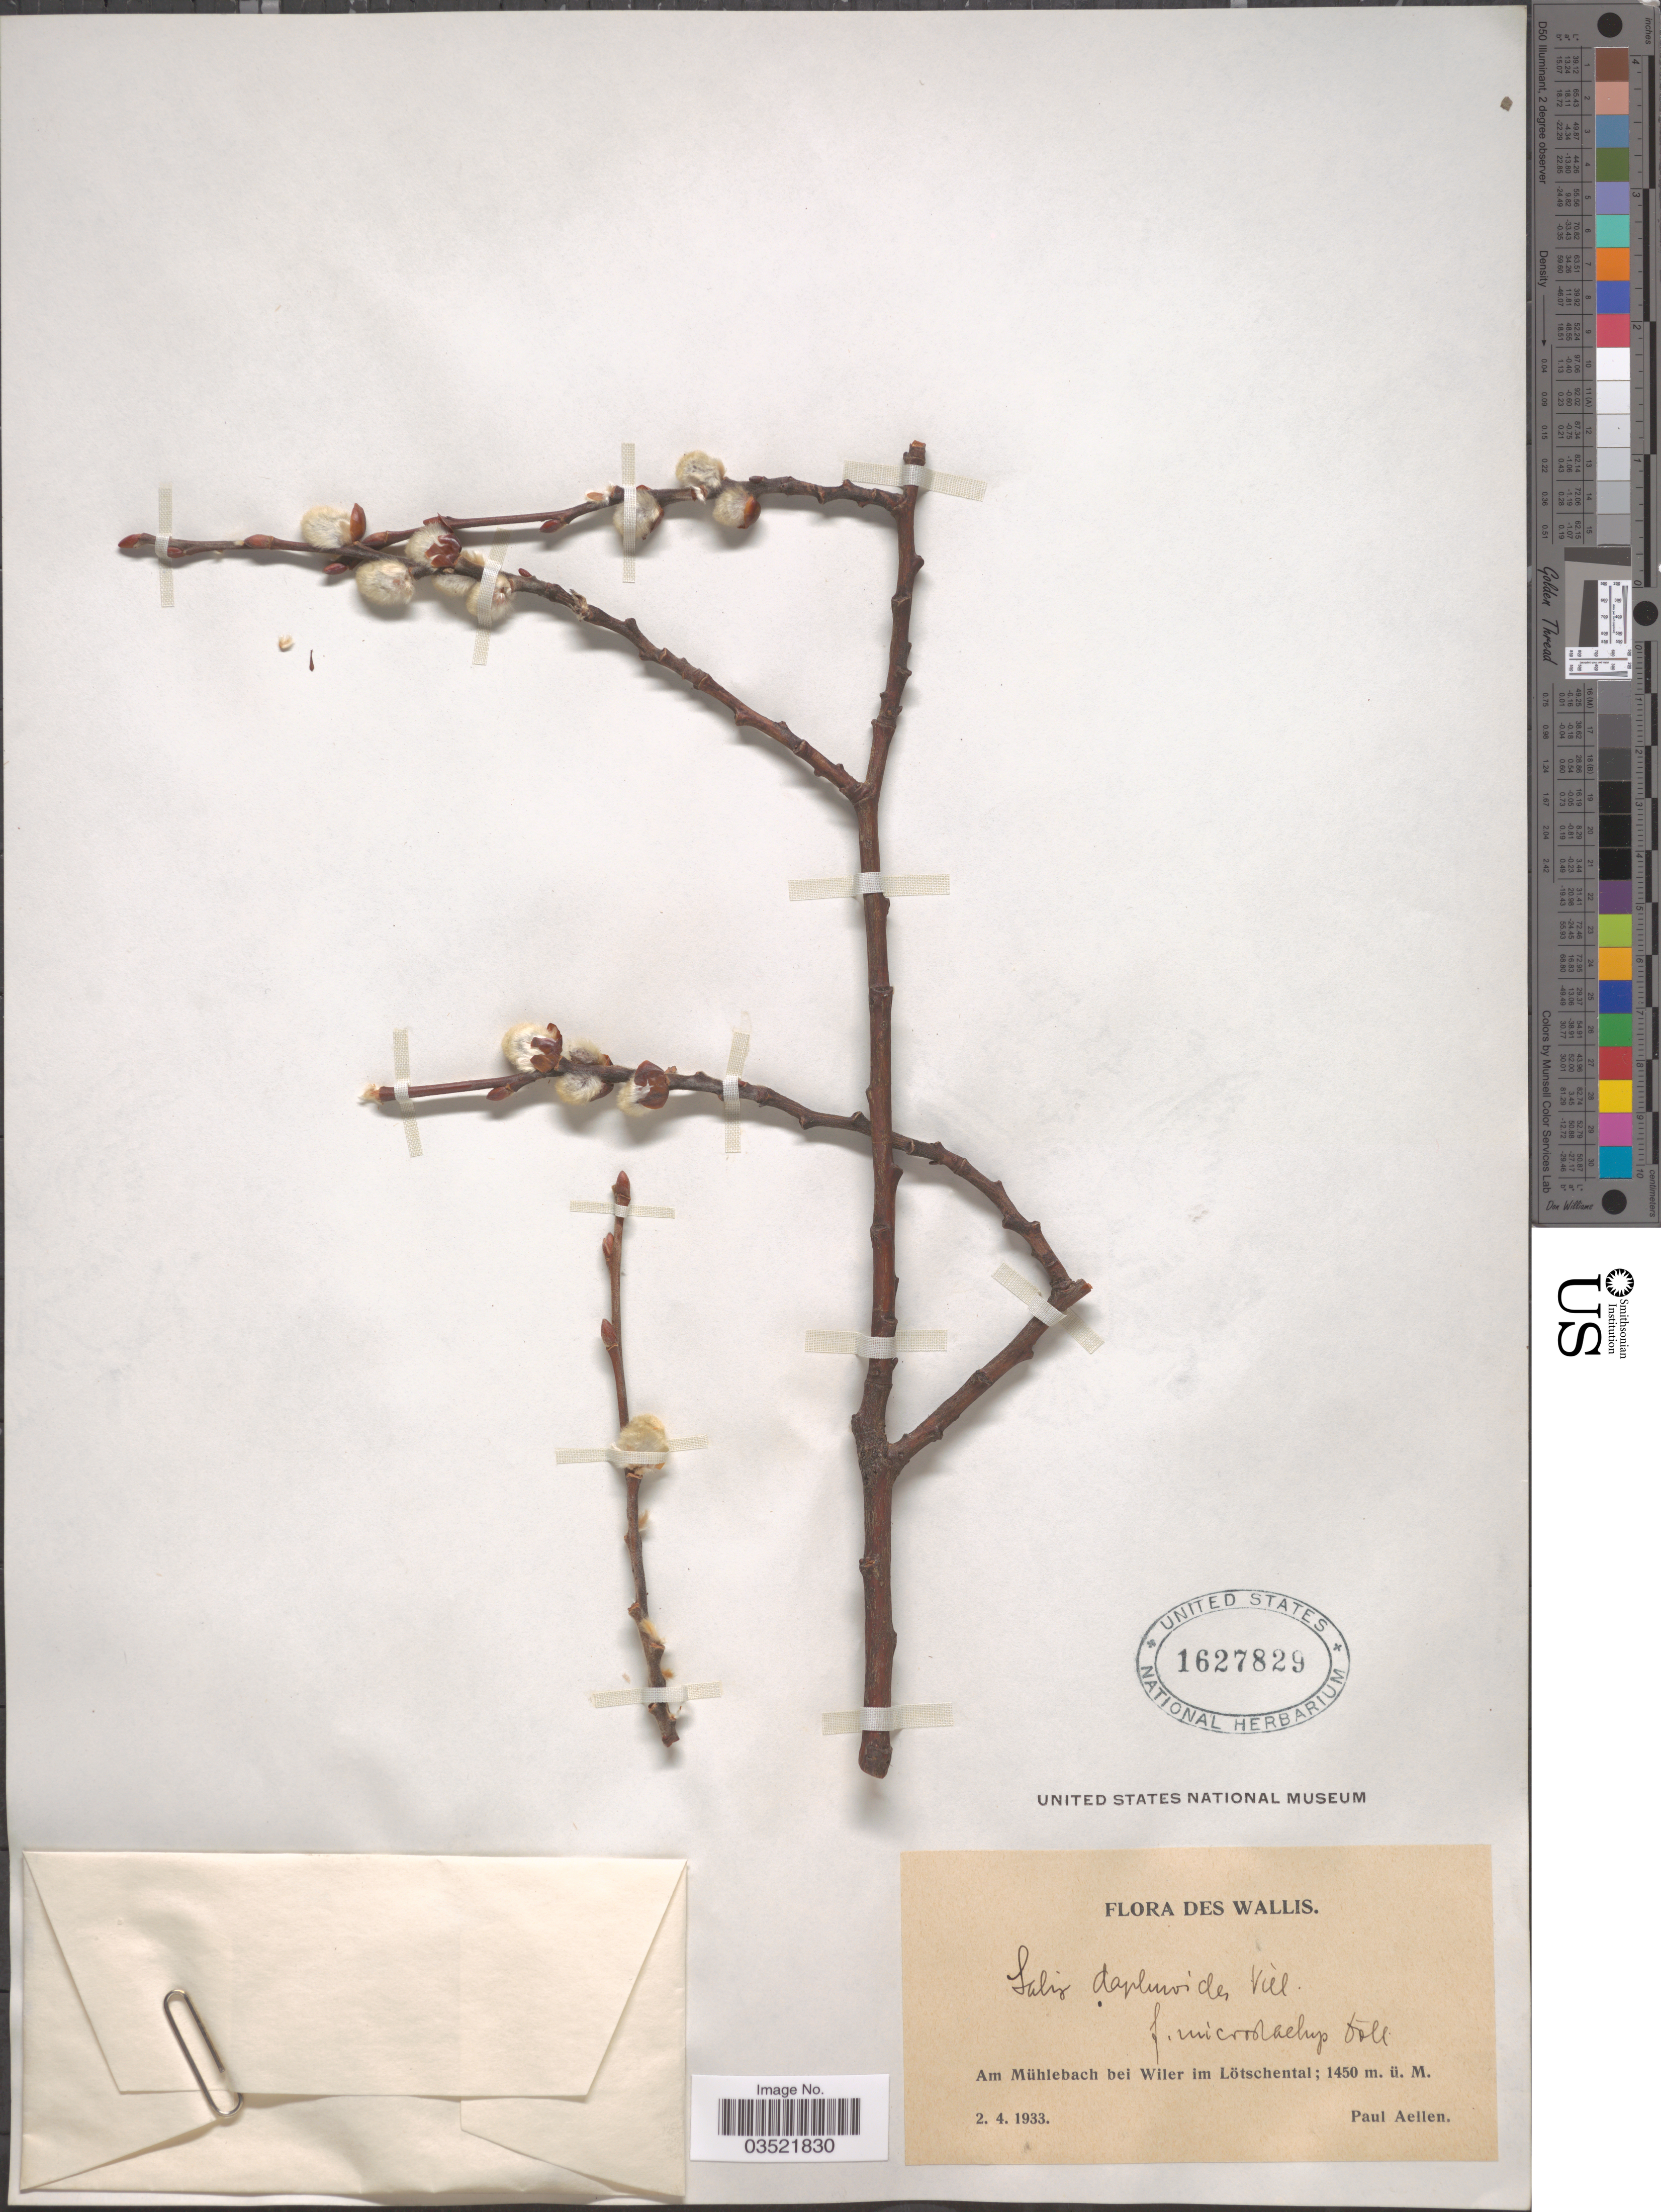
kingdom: Plantae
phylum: Tracheophyta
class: Magnoliopsida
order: Malpighiales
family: Salicaceae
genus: Salix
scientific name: Salix daphnoides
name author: Vill.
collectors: P. Aellen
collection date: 1933-04-02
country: Wallis and Futuna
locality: Wallis. Am Mühlebach bei Wilmer im Lötschental.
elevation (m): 1450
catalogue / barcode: US 1627829